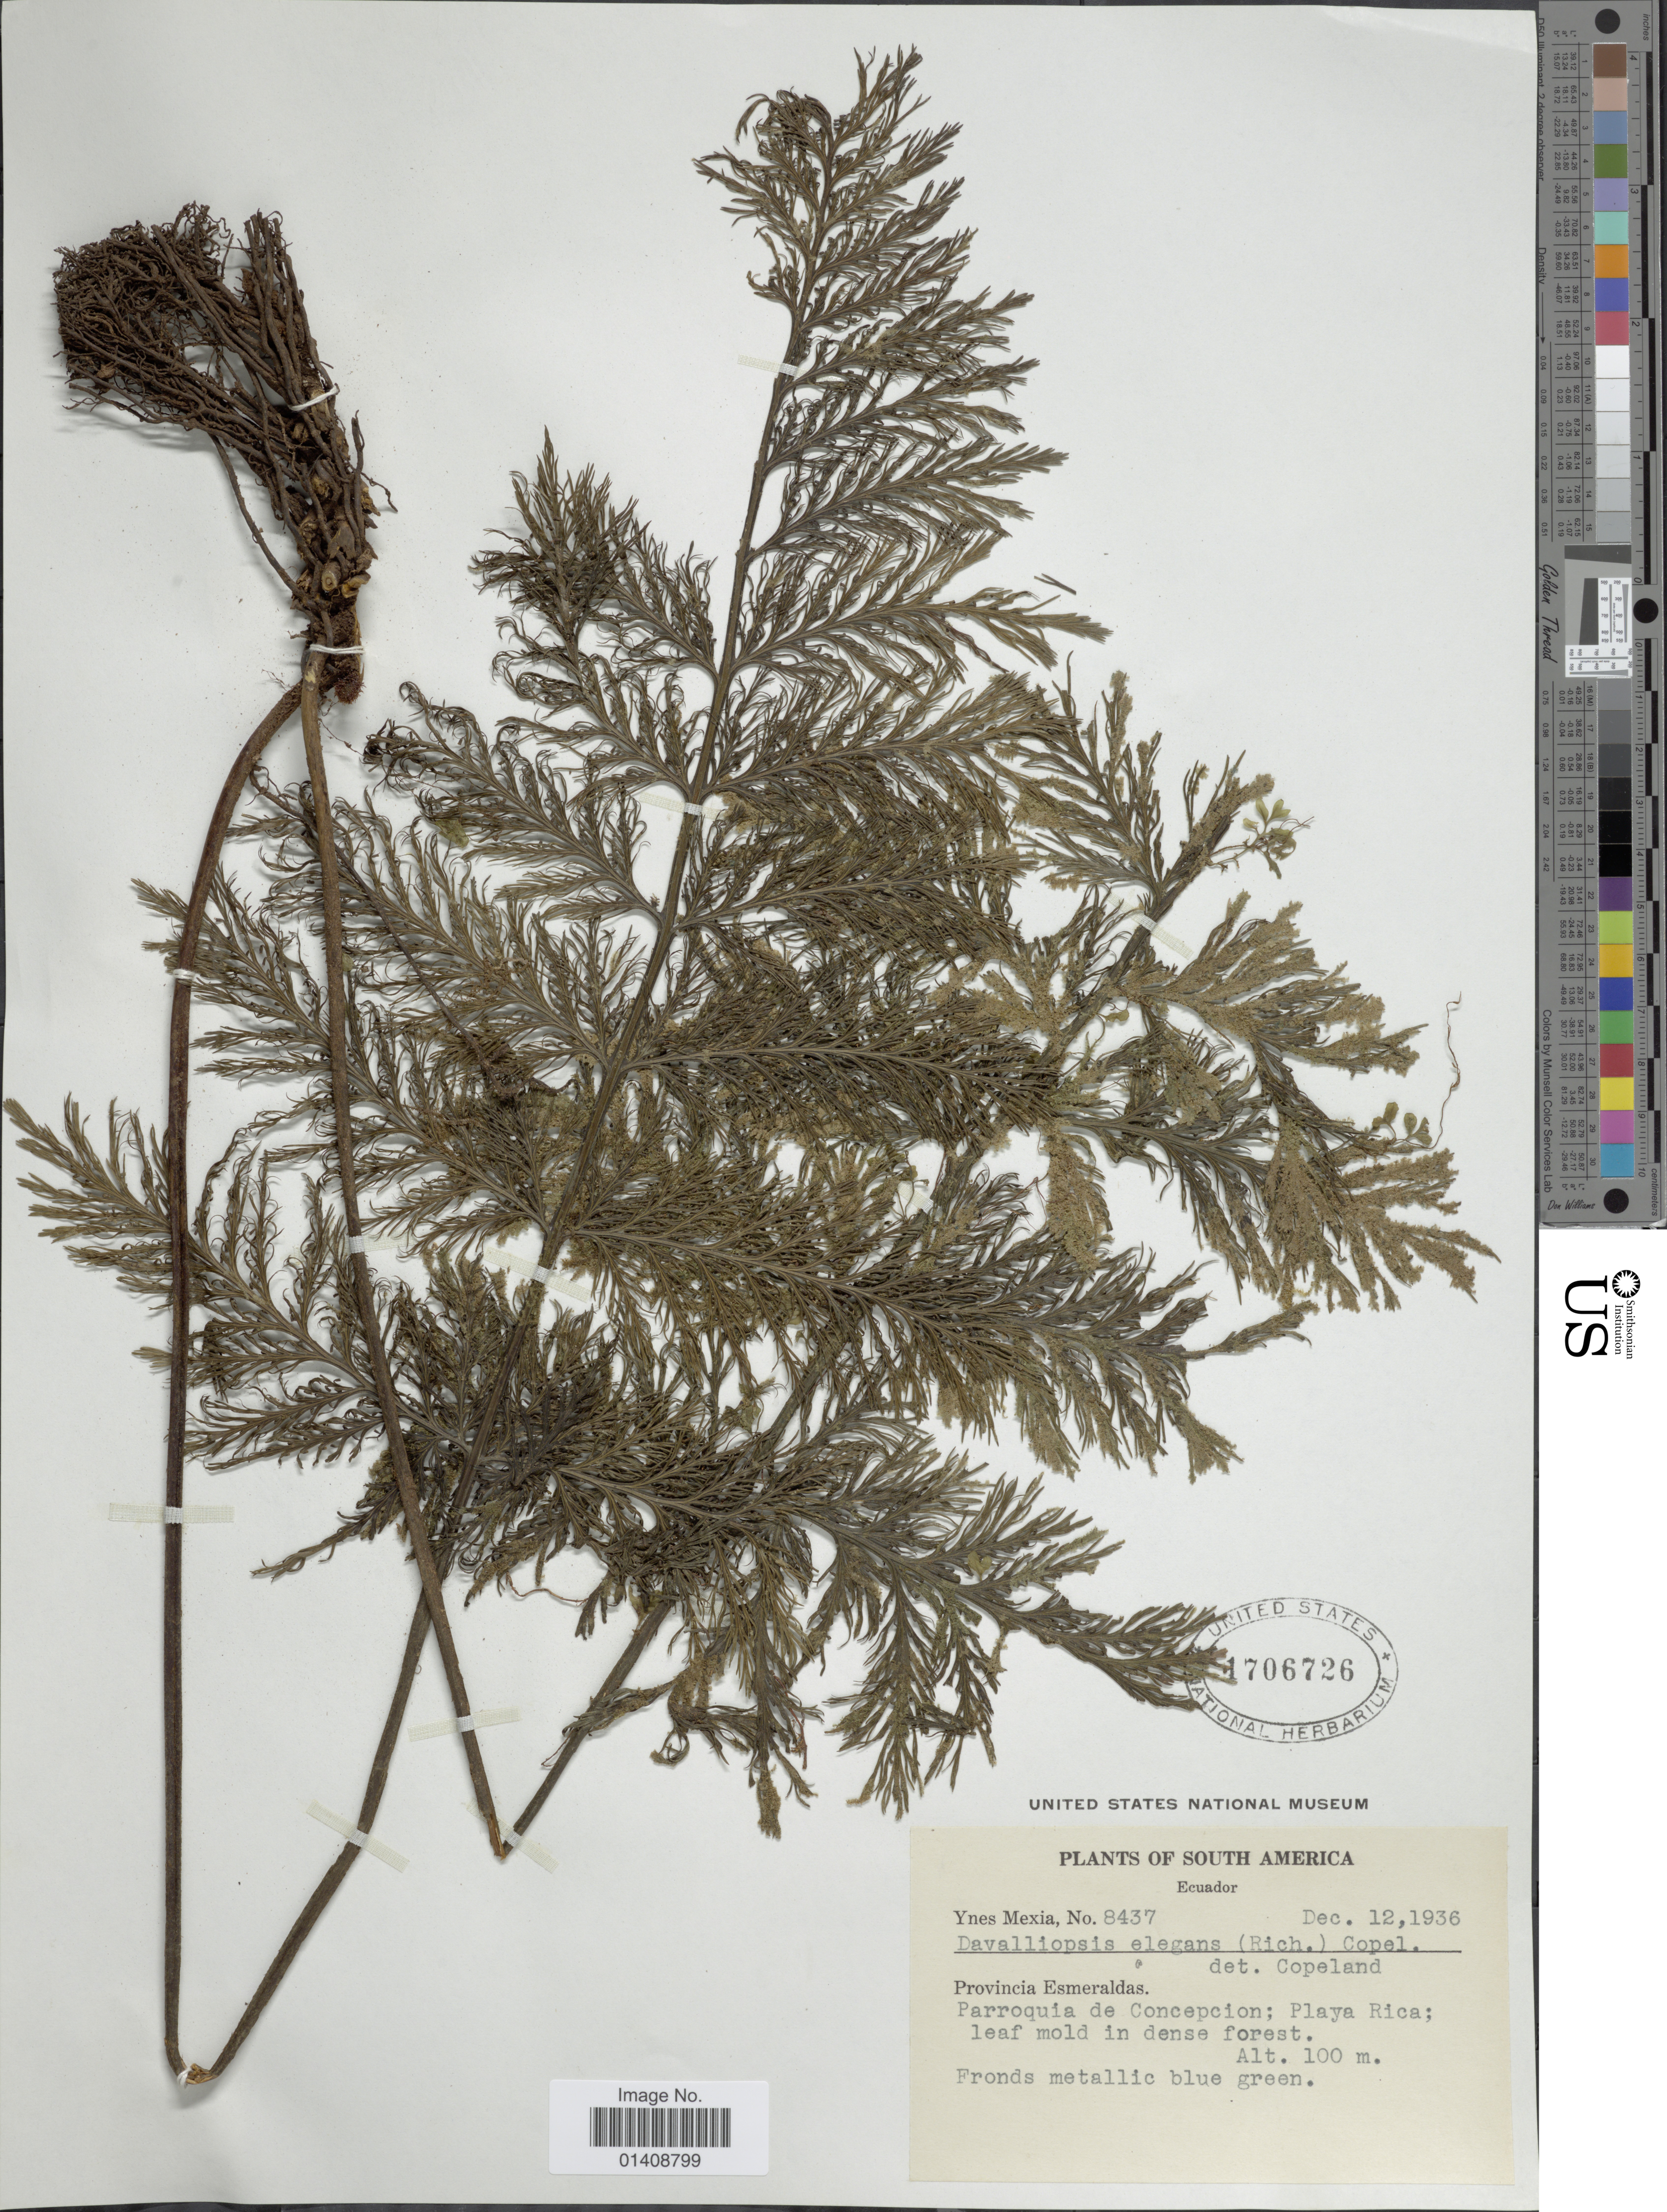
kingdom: Plantae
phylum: Tracheophyta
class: Polypodiopsida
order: Hymenophyllales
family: Hymenophyllaceae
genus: Trichomanes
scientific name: Trichomanes elegans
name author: Rich.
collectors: Y. Mexia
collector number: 8437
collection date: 1936-12-12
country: Ecuador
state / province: Esmeraldas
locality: Parroquia de Concepcion; Playa Rica.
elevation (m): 100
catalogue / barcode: US 1706726